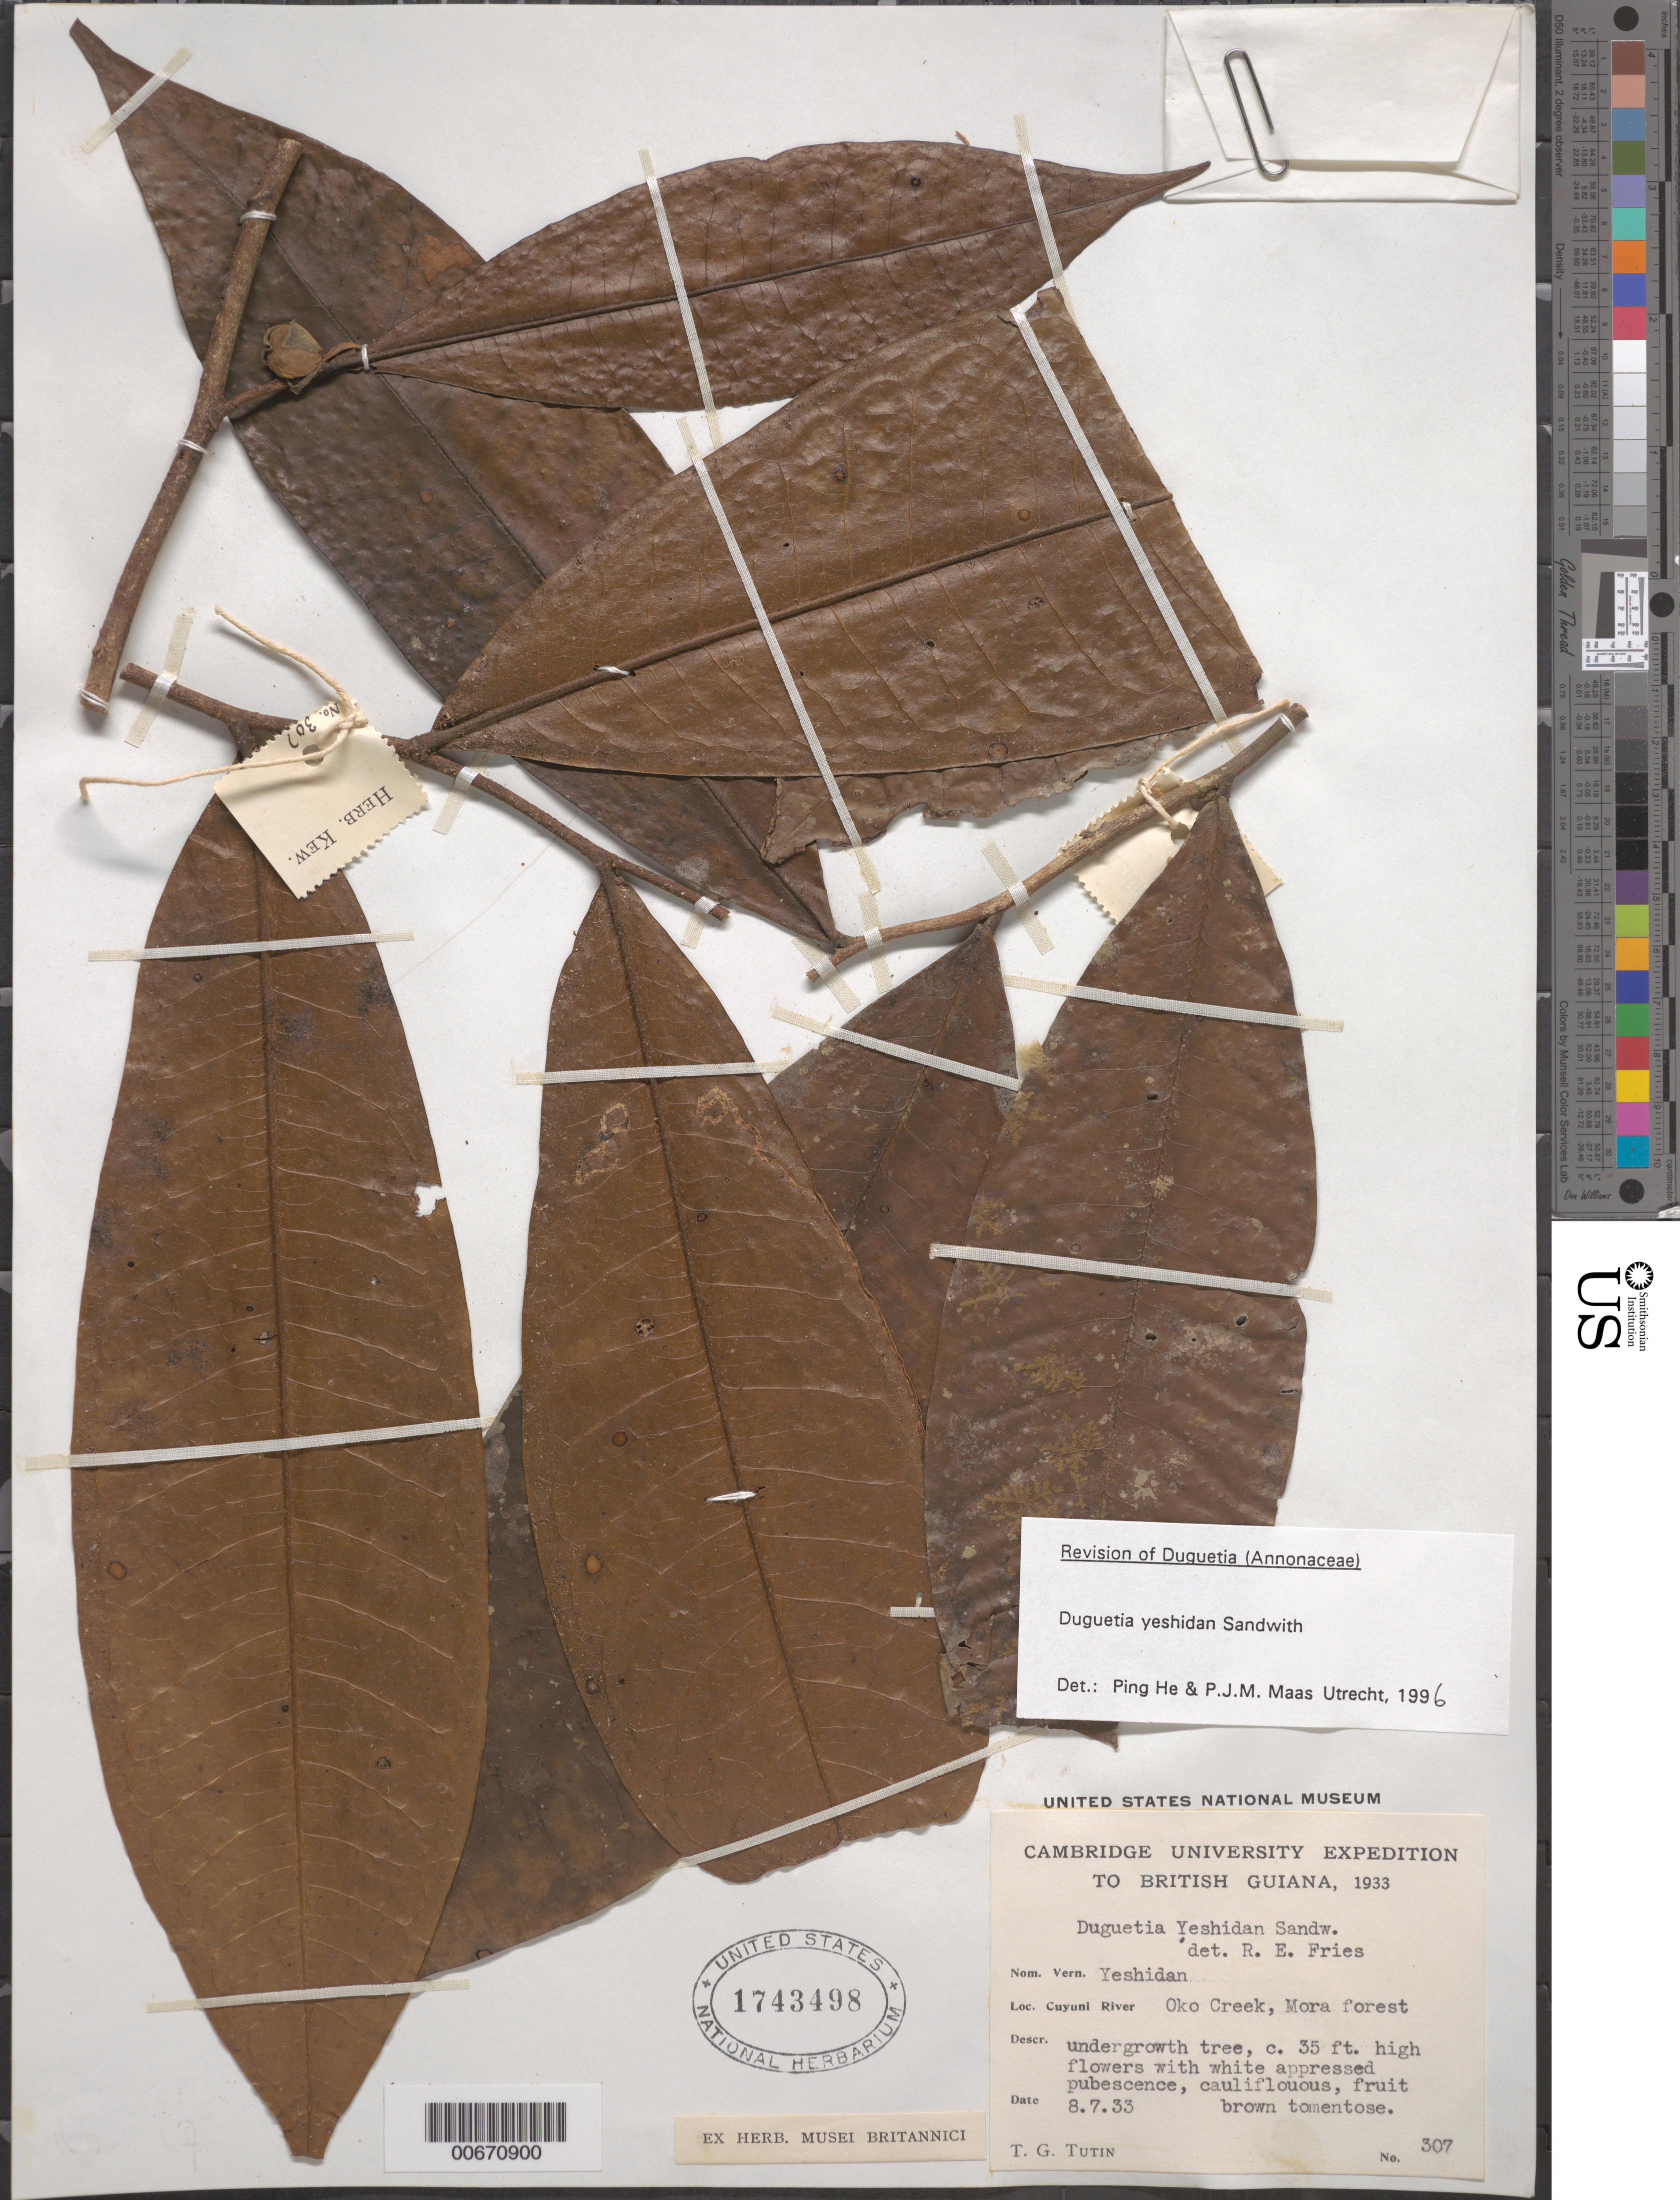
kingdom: Plantae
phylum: Tracheophyta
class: Magnoliopsida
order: Magnoliales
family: Annonaceae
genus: Duguetia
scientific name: Duguetia yeshidan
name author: Sandwith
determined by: Ping, He; Maas, P. J.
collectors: T. G. Tutin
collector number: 307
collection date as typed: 8-Jul-33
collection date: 1933-07-08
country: Guyana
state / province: Cuyuni-Mazaruni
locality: Oko Creek, Cuyuni R.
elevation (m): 91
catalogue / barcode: US 1743498